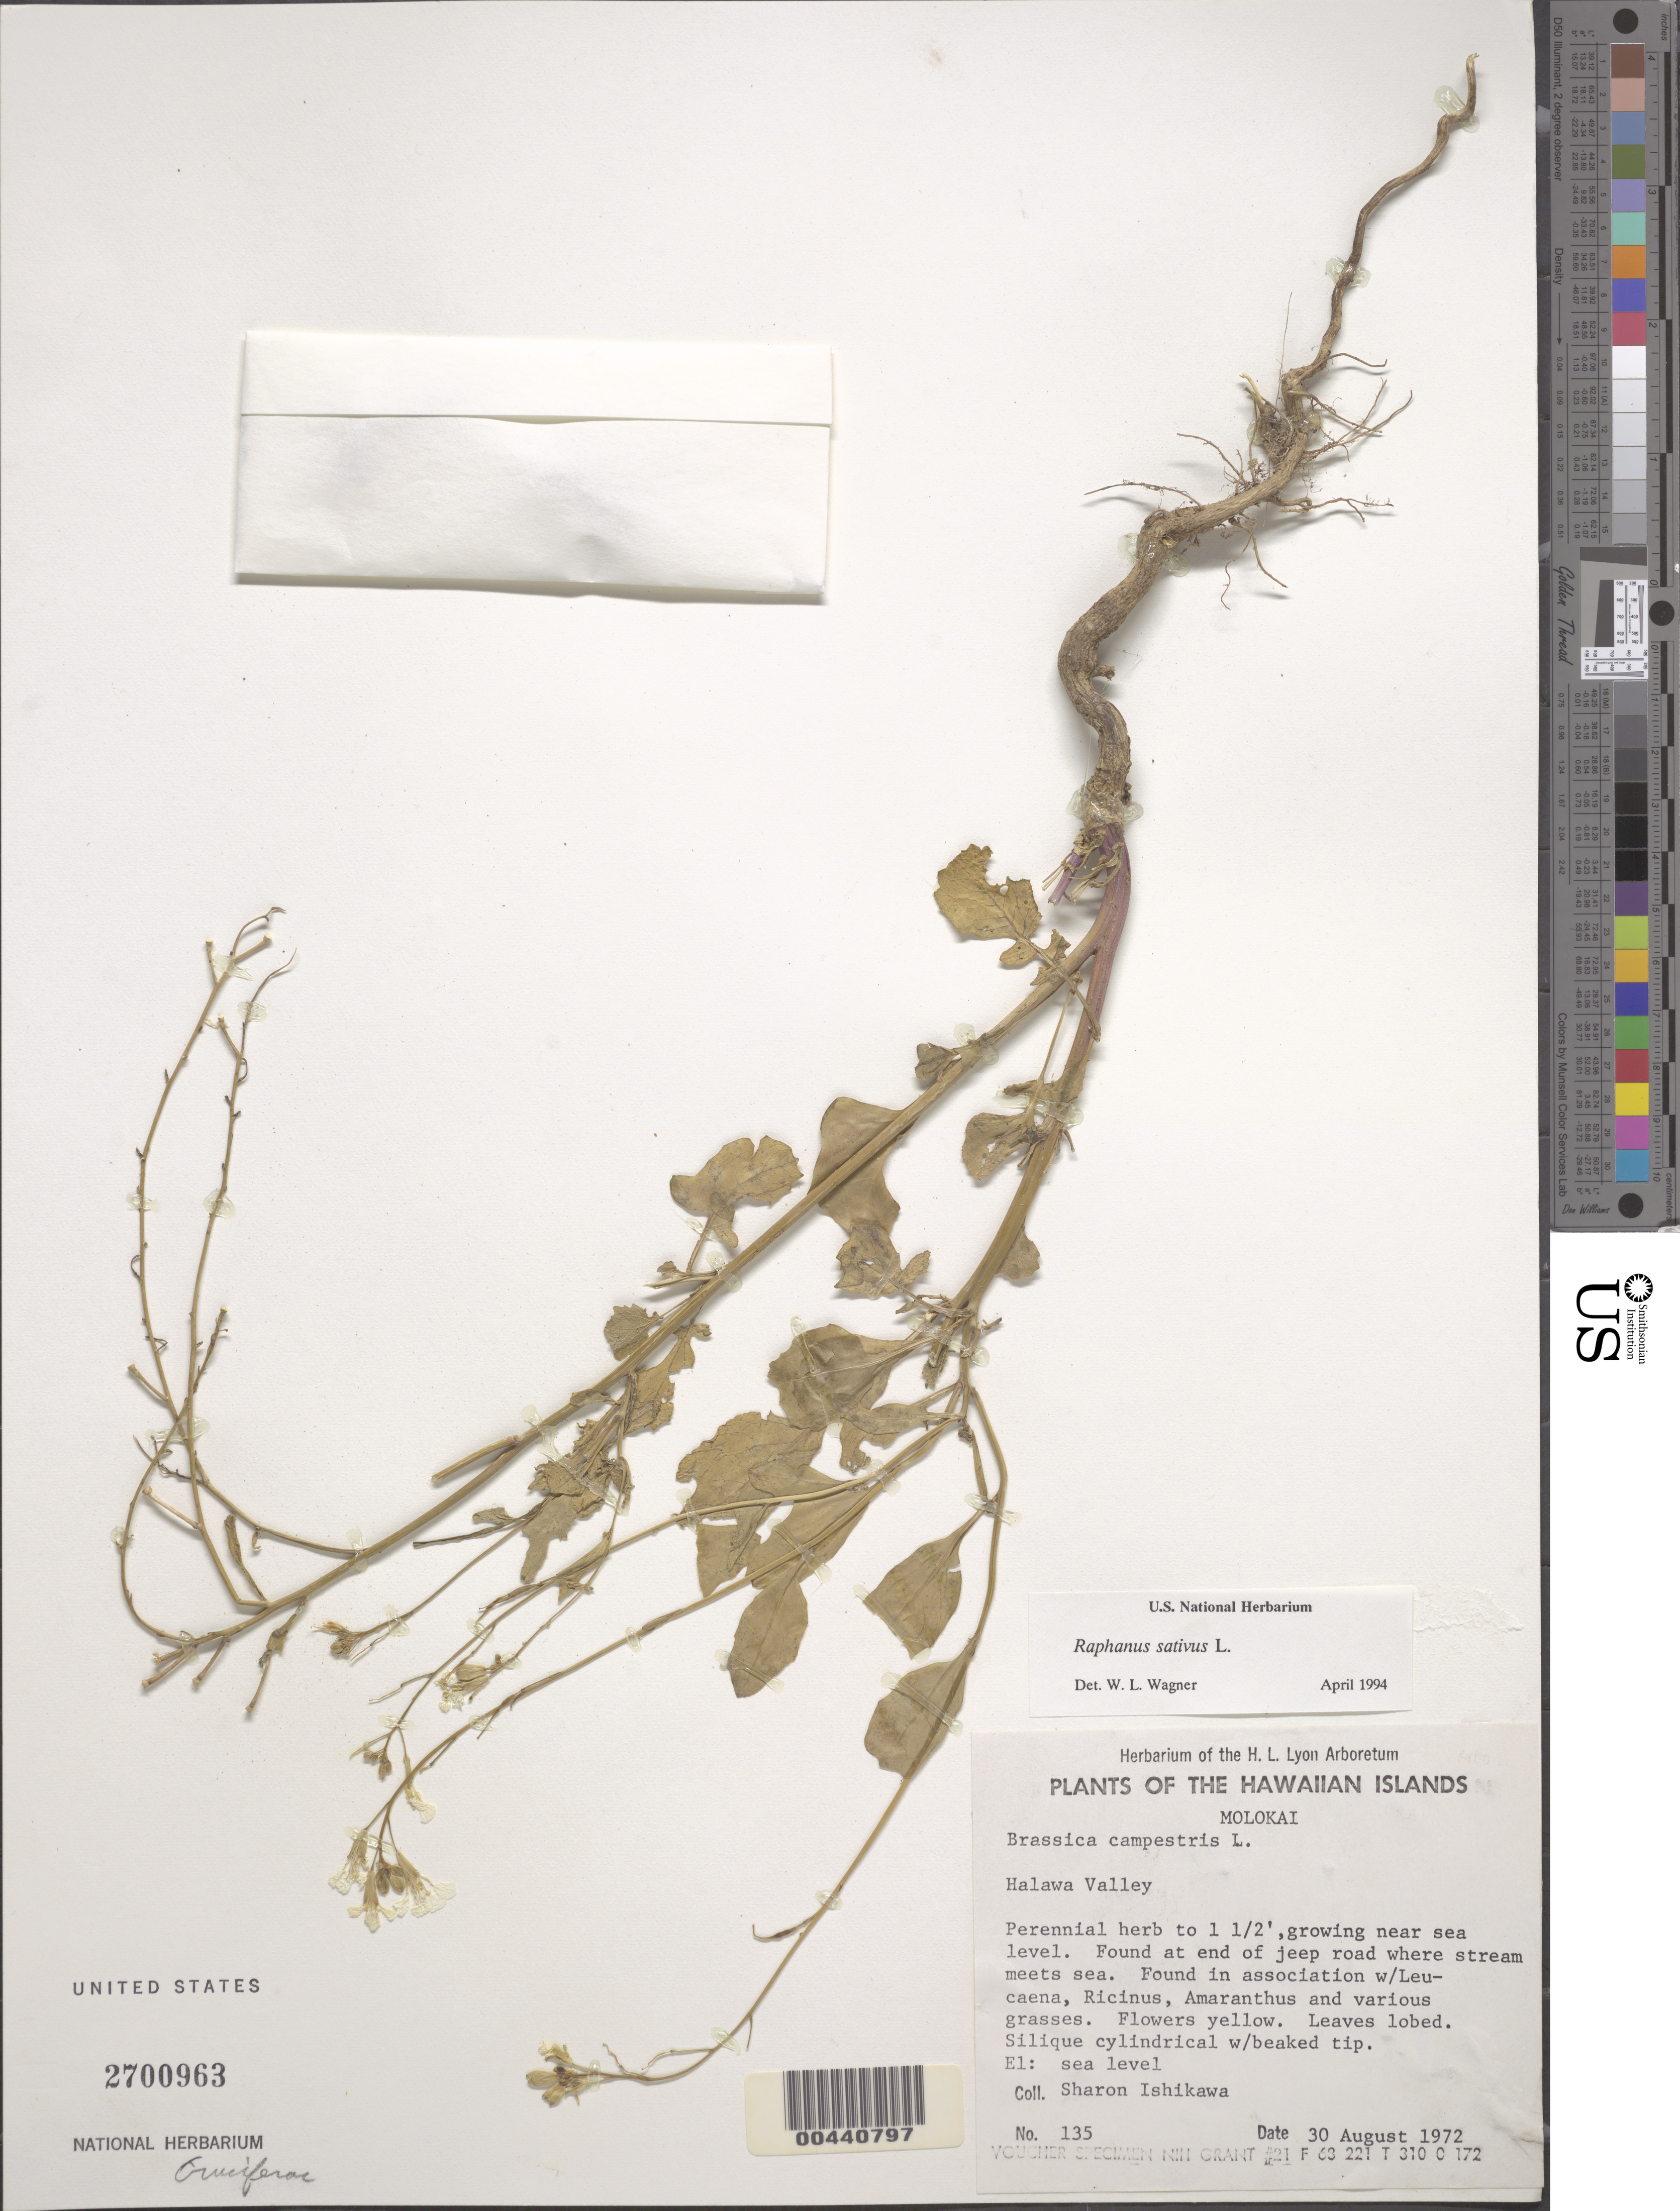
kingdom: Plantae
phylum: Tracheophyta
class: Magnoliopsida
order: Brassicales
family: Brassicaceae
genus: Raphanus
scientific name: Raphanus sativus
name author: L.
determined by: Wagner, W. L., (BOT), Smithsonian Institution - National Museum of Natural History (UNITED STATES)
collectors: S. S. Ishikawa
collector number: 135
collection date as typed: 30 Aug 1972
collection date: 1972-08-30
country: United States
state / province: Hawaii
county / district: Maui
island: Moloka'i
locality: At end of jeep road where stream meets sea. Halawa Valley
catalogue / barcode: US 2700963